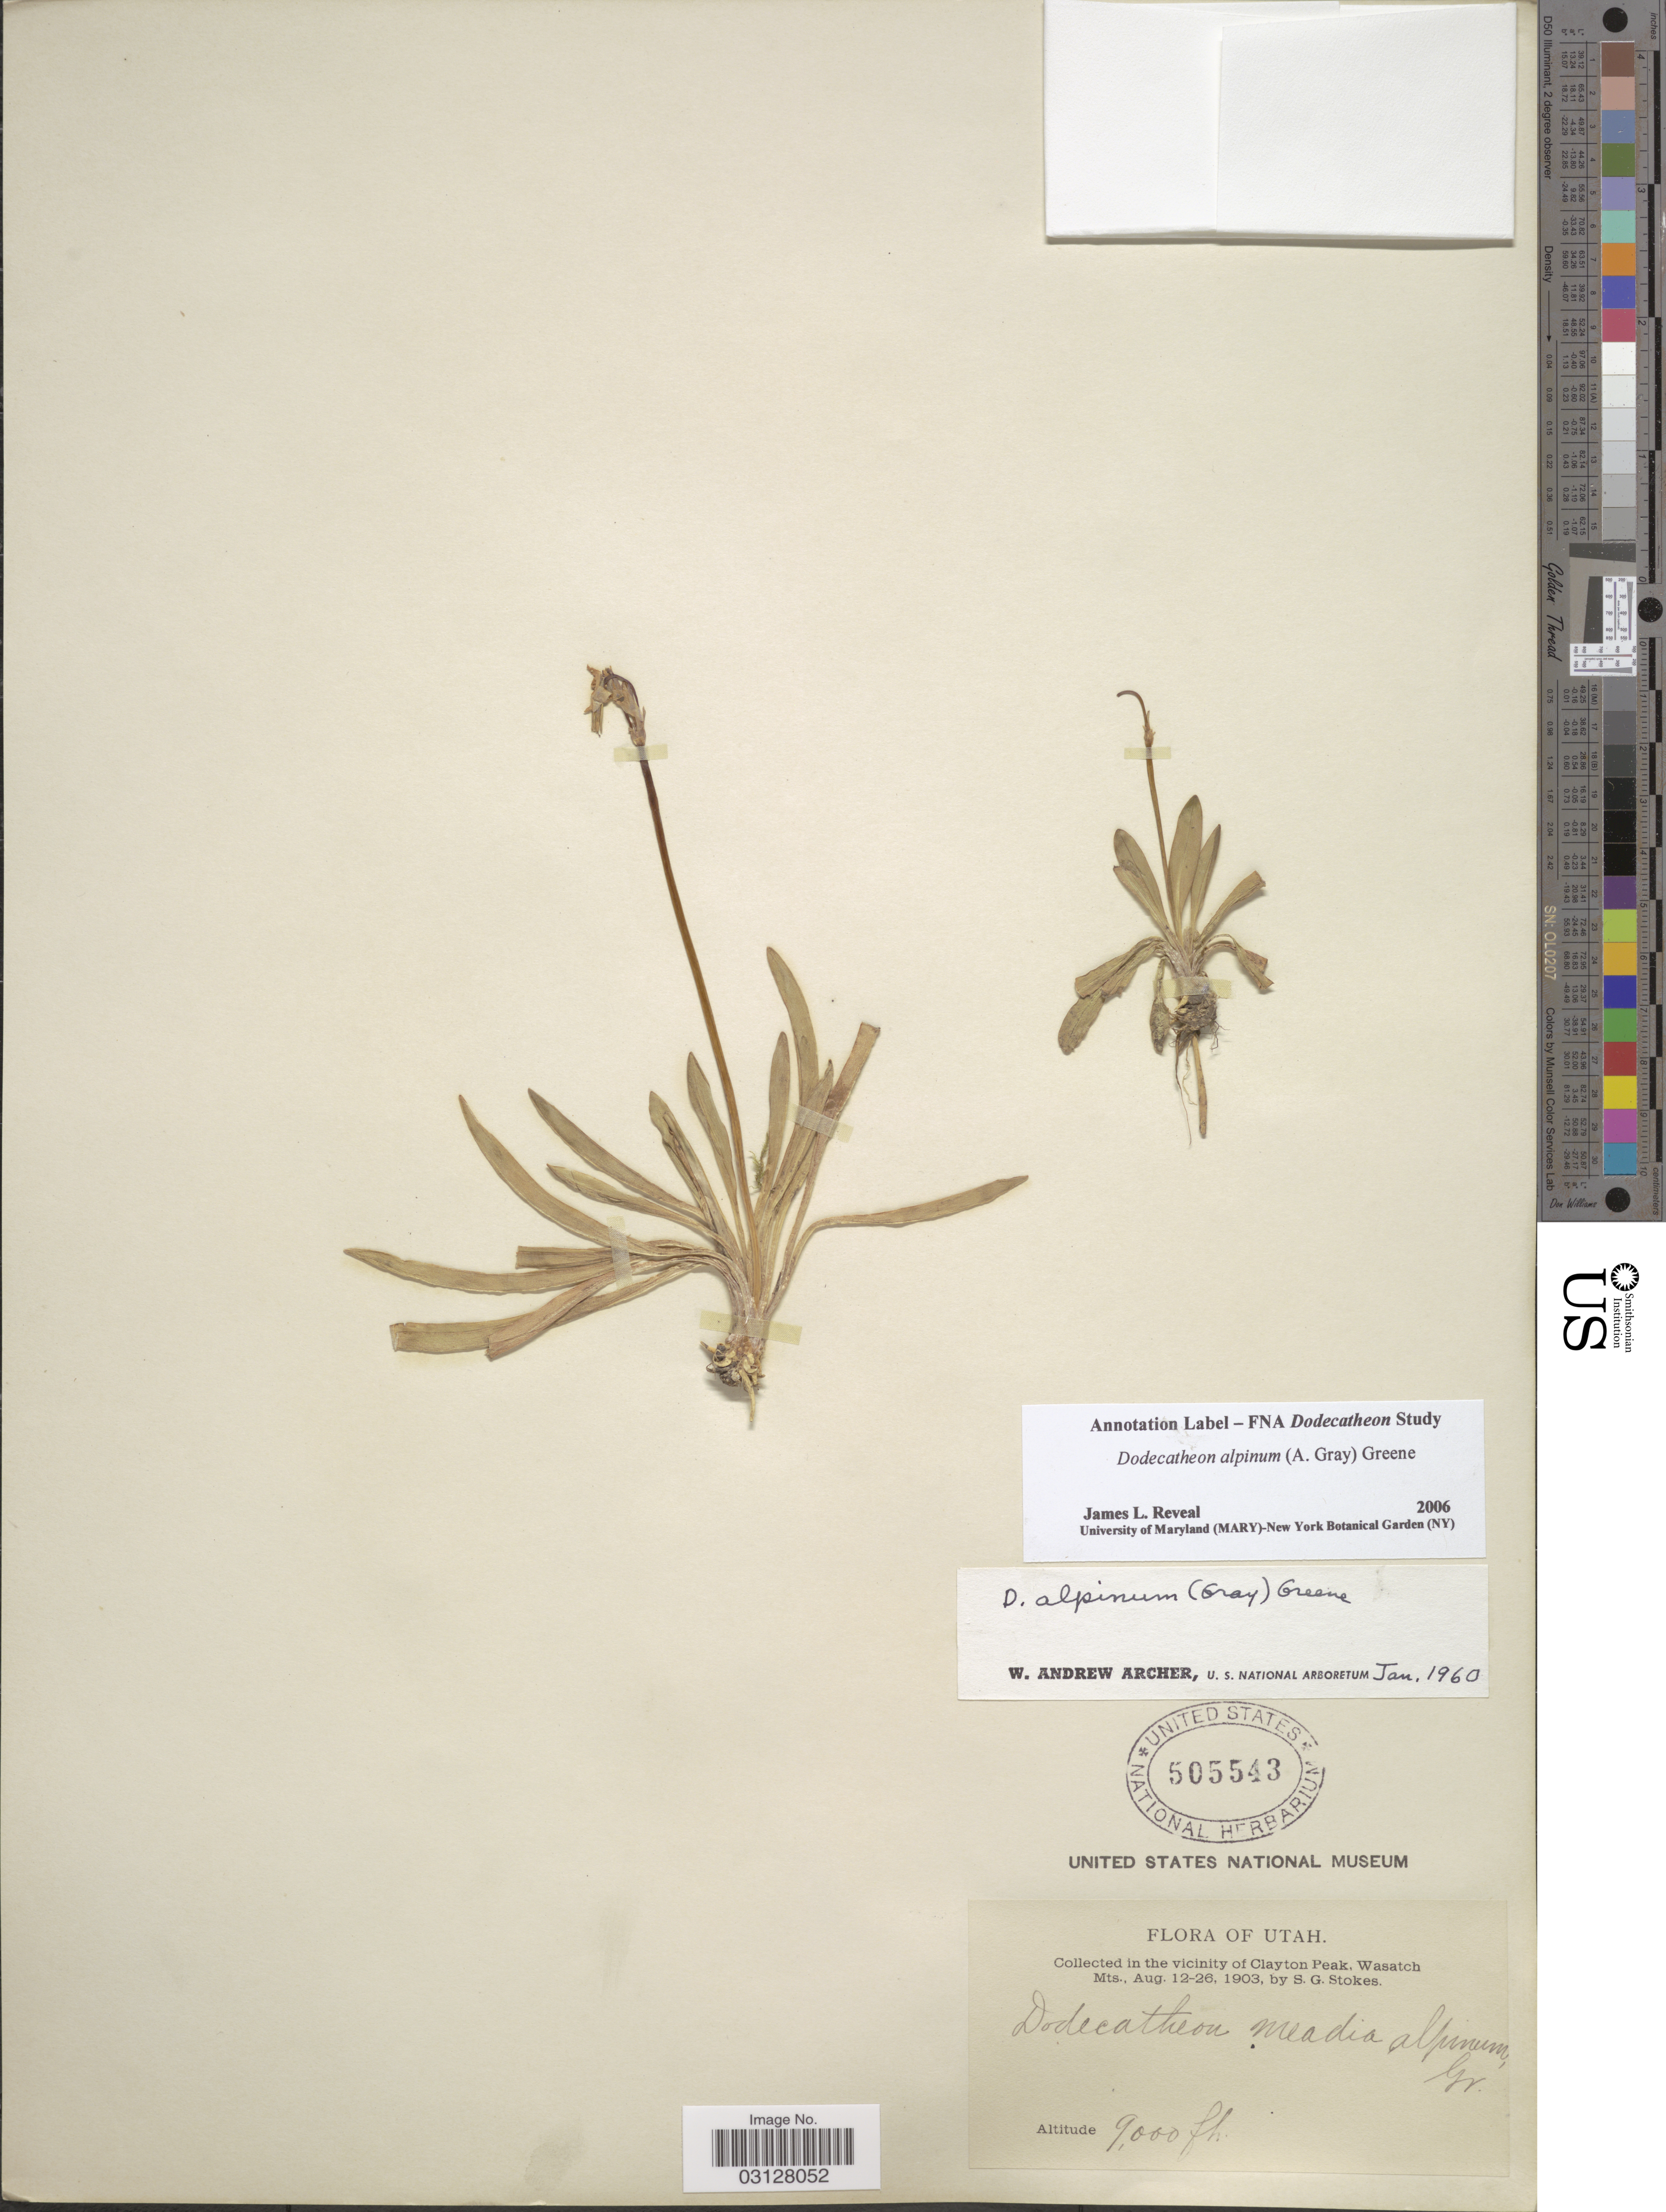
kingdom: Plantae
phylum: Tracheophyta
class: Magnoliopsida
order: Ericales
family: Primulaceae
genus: Dodecatheon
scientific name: Dodecatheon alpinum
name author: (A. Gray) Greene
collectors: S. G. Stokes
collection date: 1903-08-12/1903-08-26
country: United States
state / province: Utah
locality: In the Vicinity of Clayton Peak, Wasatch Mts.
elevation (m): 2743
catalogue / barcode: US 505543